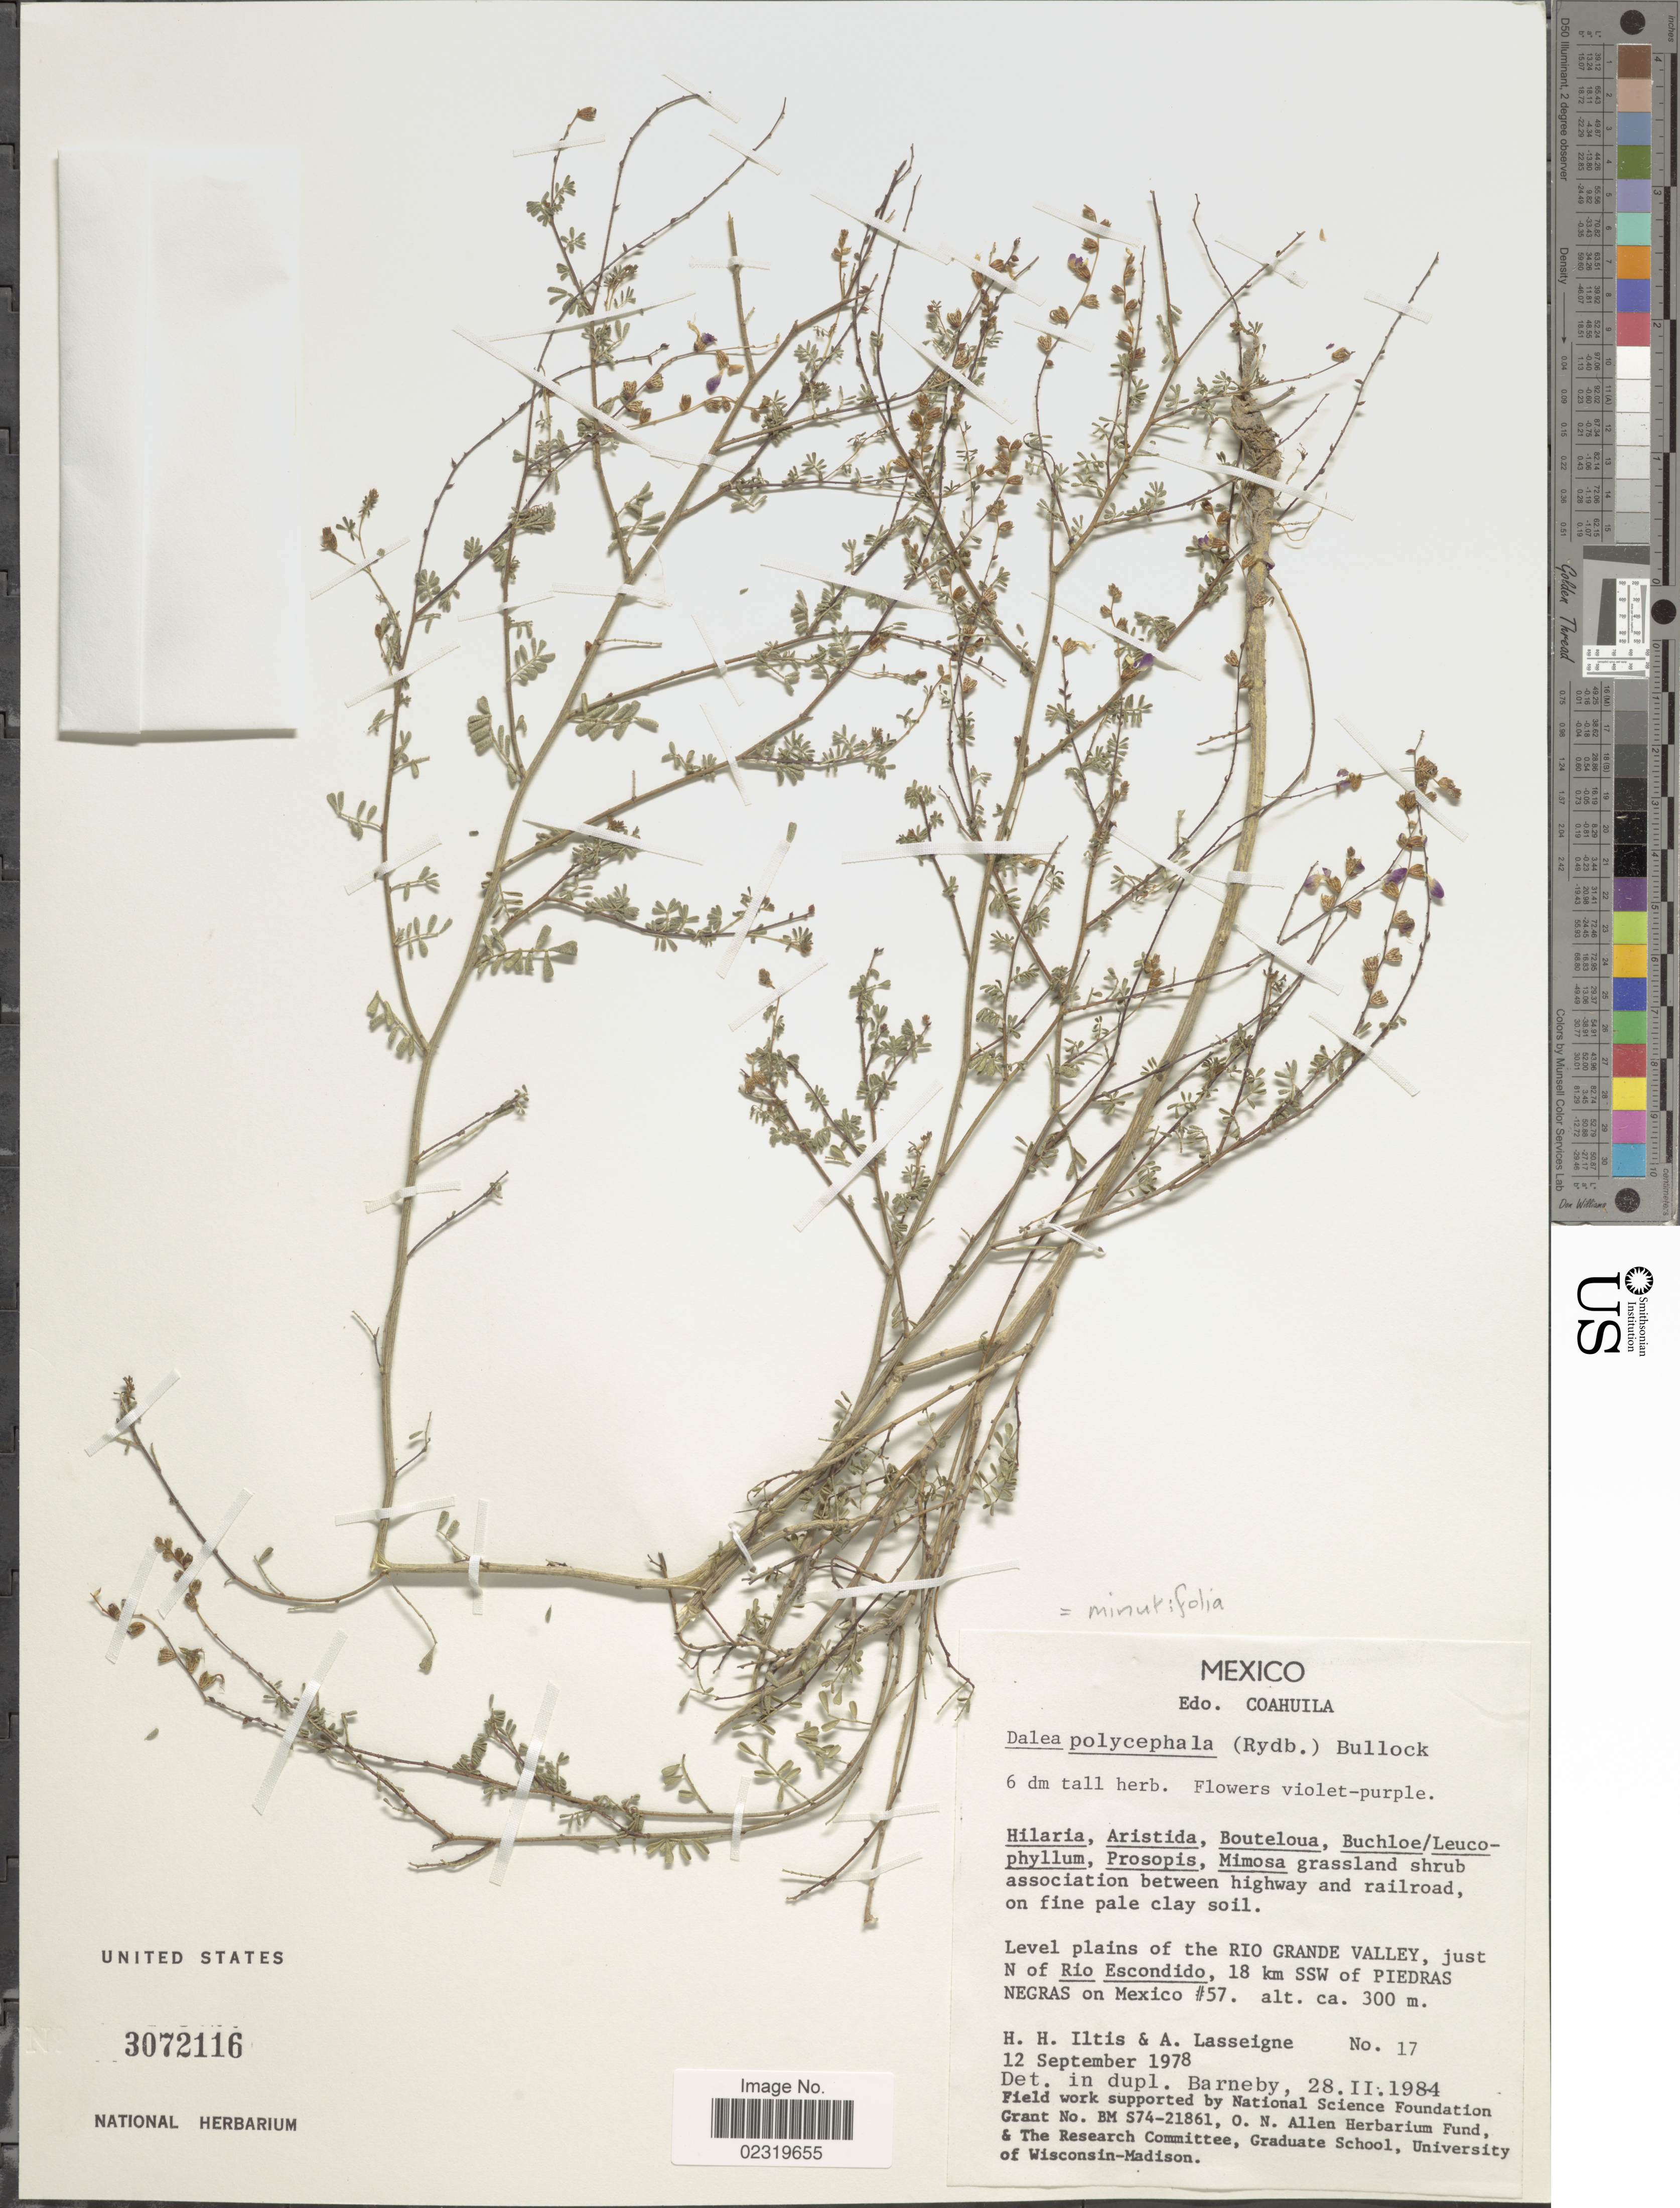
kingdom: Plantae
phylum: Tracheophyta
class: Magnoliopsida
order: Fabales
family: Fabaceae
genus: Dalea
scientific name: Dalea minutifolia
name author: (Rydb.) Harms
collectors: H. H. Iltis & A. Lasseigne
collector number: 17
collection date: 1978-09-12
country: Mexico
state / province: Coahuila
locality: Level plains of the Rio Grande Valley, just N of Rio Escondido, 18 km SSW of Piedras Negras on Mexico #57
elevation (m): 300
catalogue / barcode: US 3072116